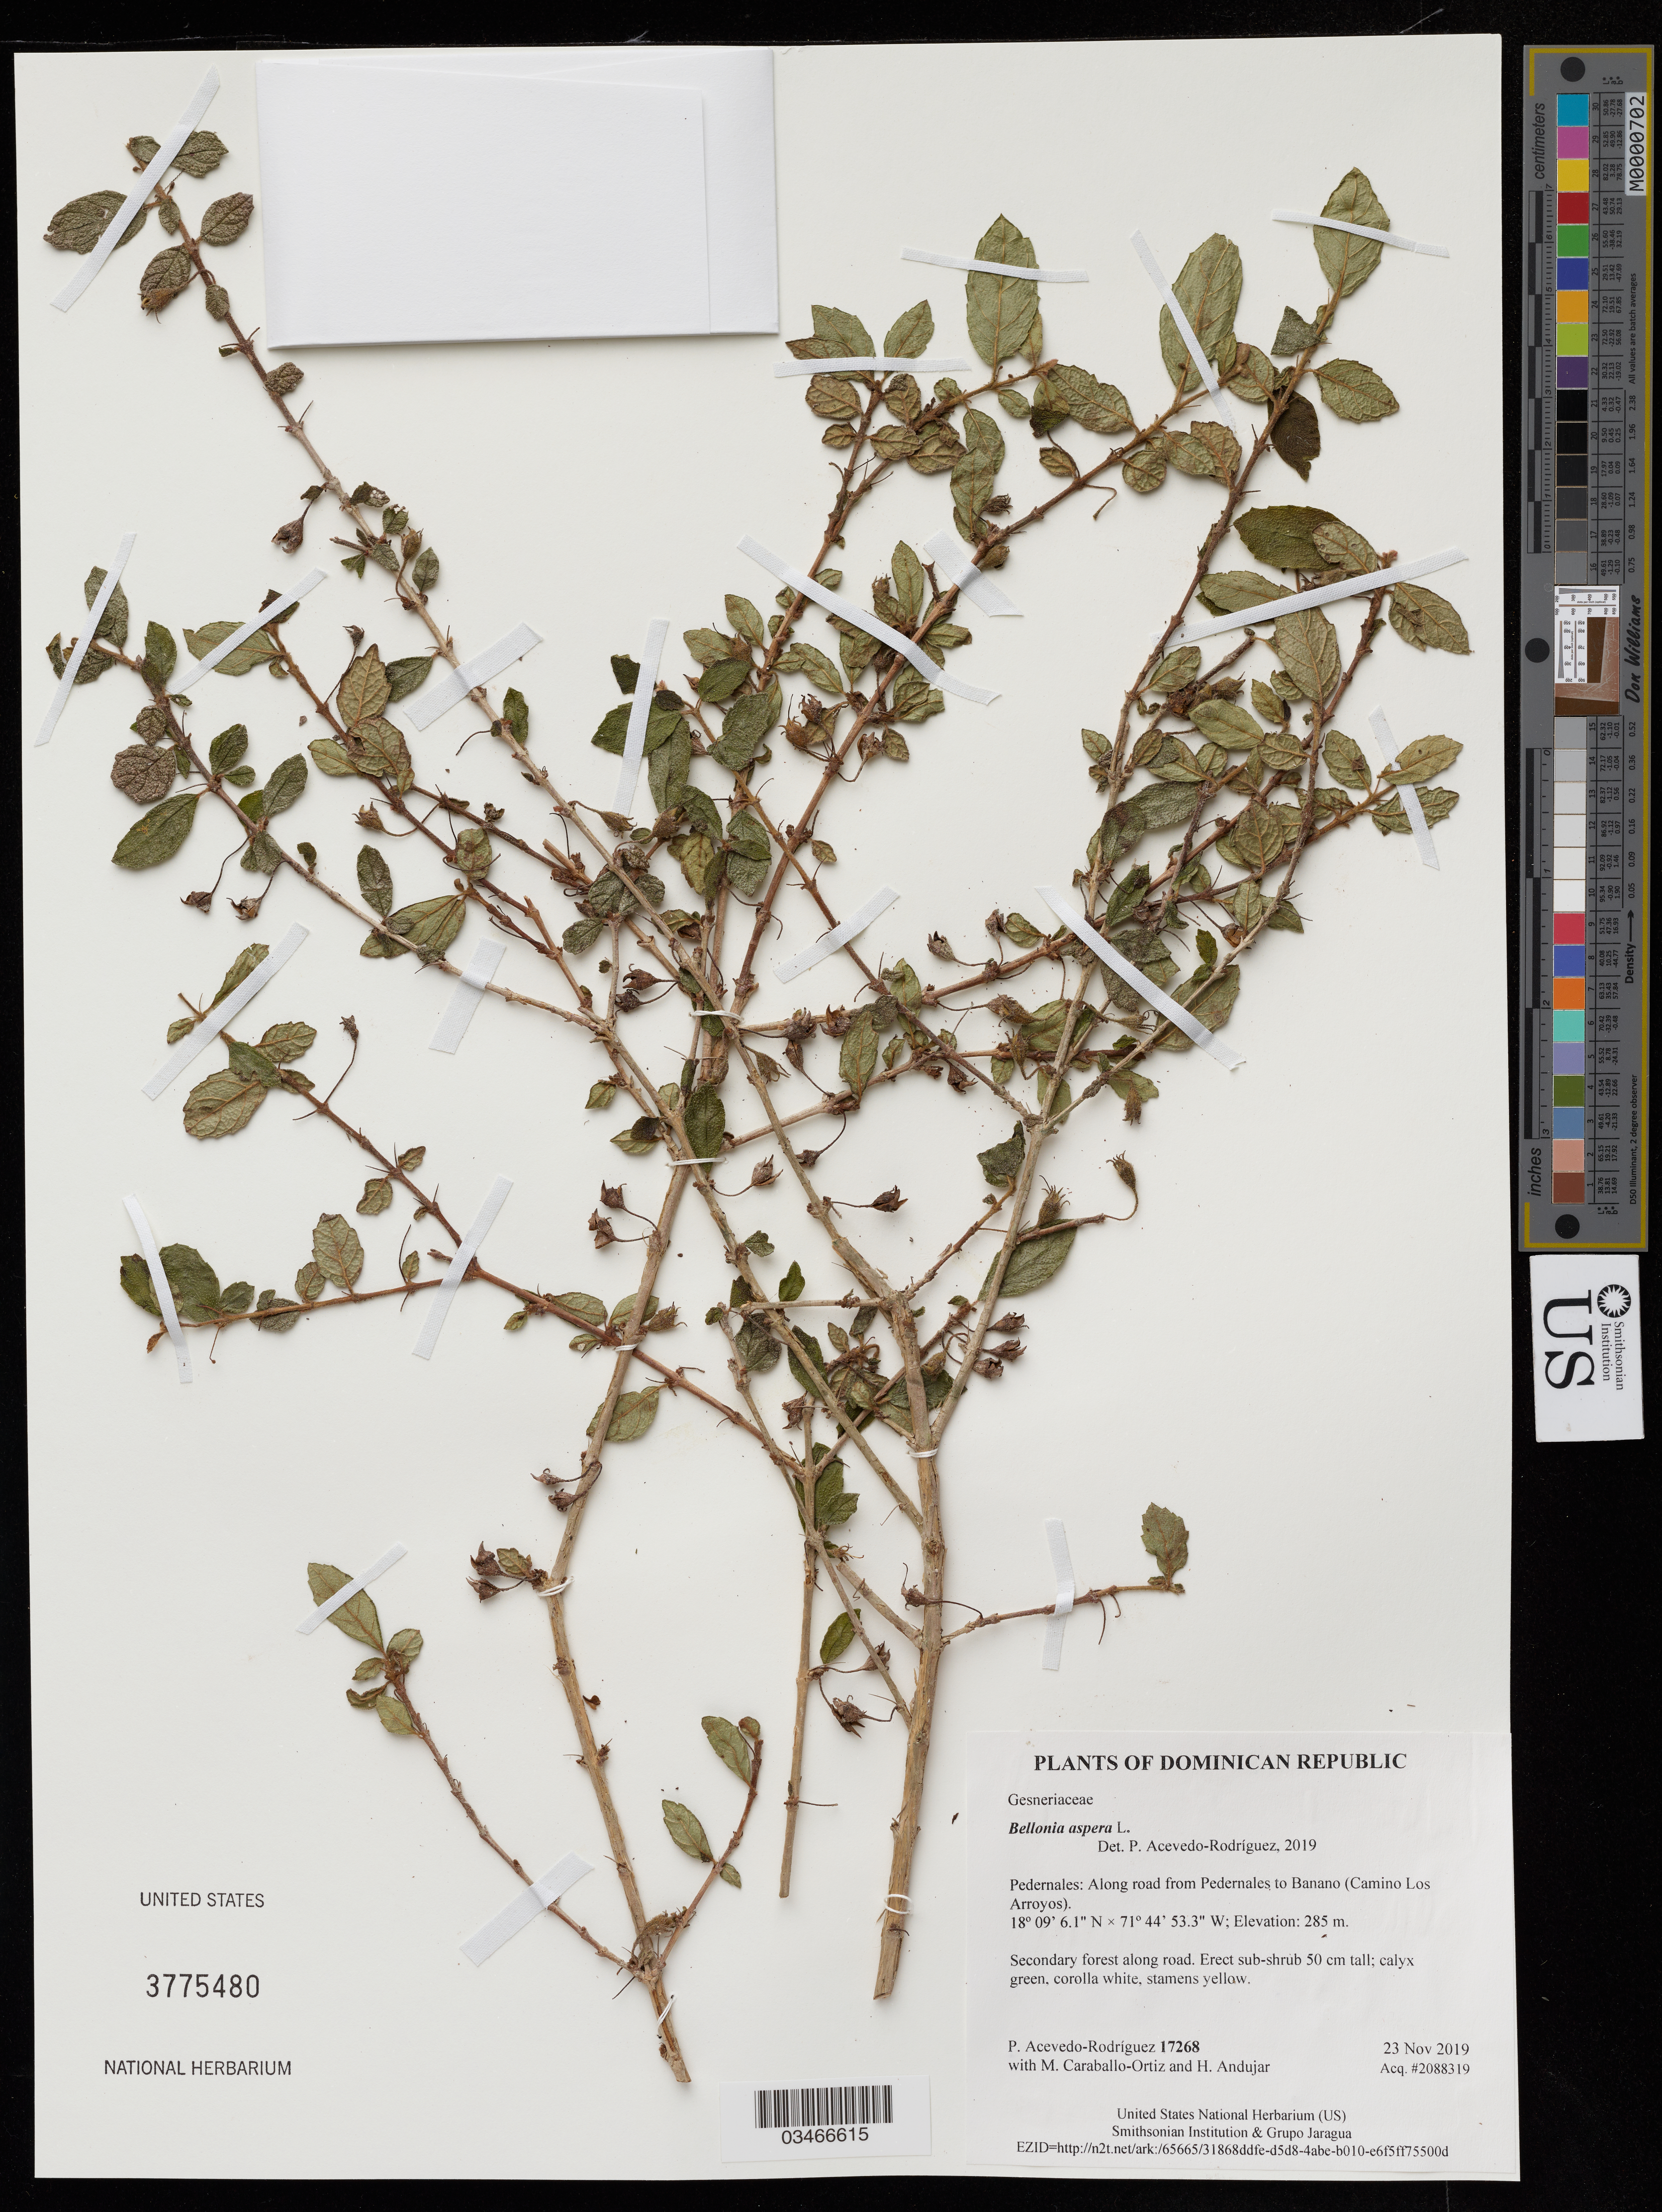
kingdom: Plantae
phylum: Tracheophyta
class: Magnoliopsida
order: Lamiales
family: Gesneriaceae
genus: Bellonia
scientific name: Bellonia aspera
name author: L.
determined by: Acevedo-Rodriguez, P., (US), Smithsonian Institution - National Museum of Natural History (UNITED STATES)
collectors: P. Acevedo-Rodriguez, M. Caraballo-Ortiz & H. Andujar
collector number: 17268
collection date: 2019-11-23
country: Dominican Republic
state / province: Pedernales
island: Hispaniola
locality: Along road from Pedernales to Banano (Camino Los Arroyos), disturbed roadside vegetation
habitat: Secondary forest along road.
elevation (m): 285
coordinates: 18.15170 N, 71.74813 W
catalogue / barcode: US 3775480